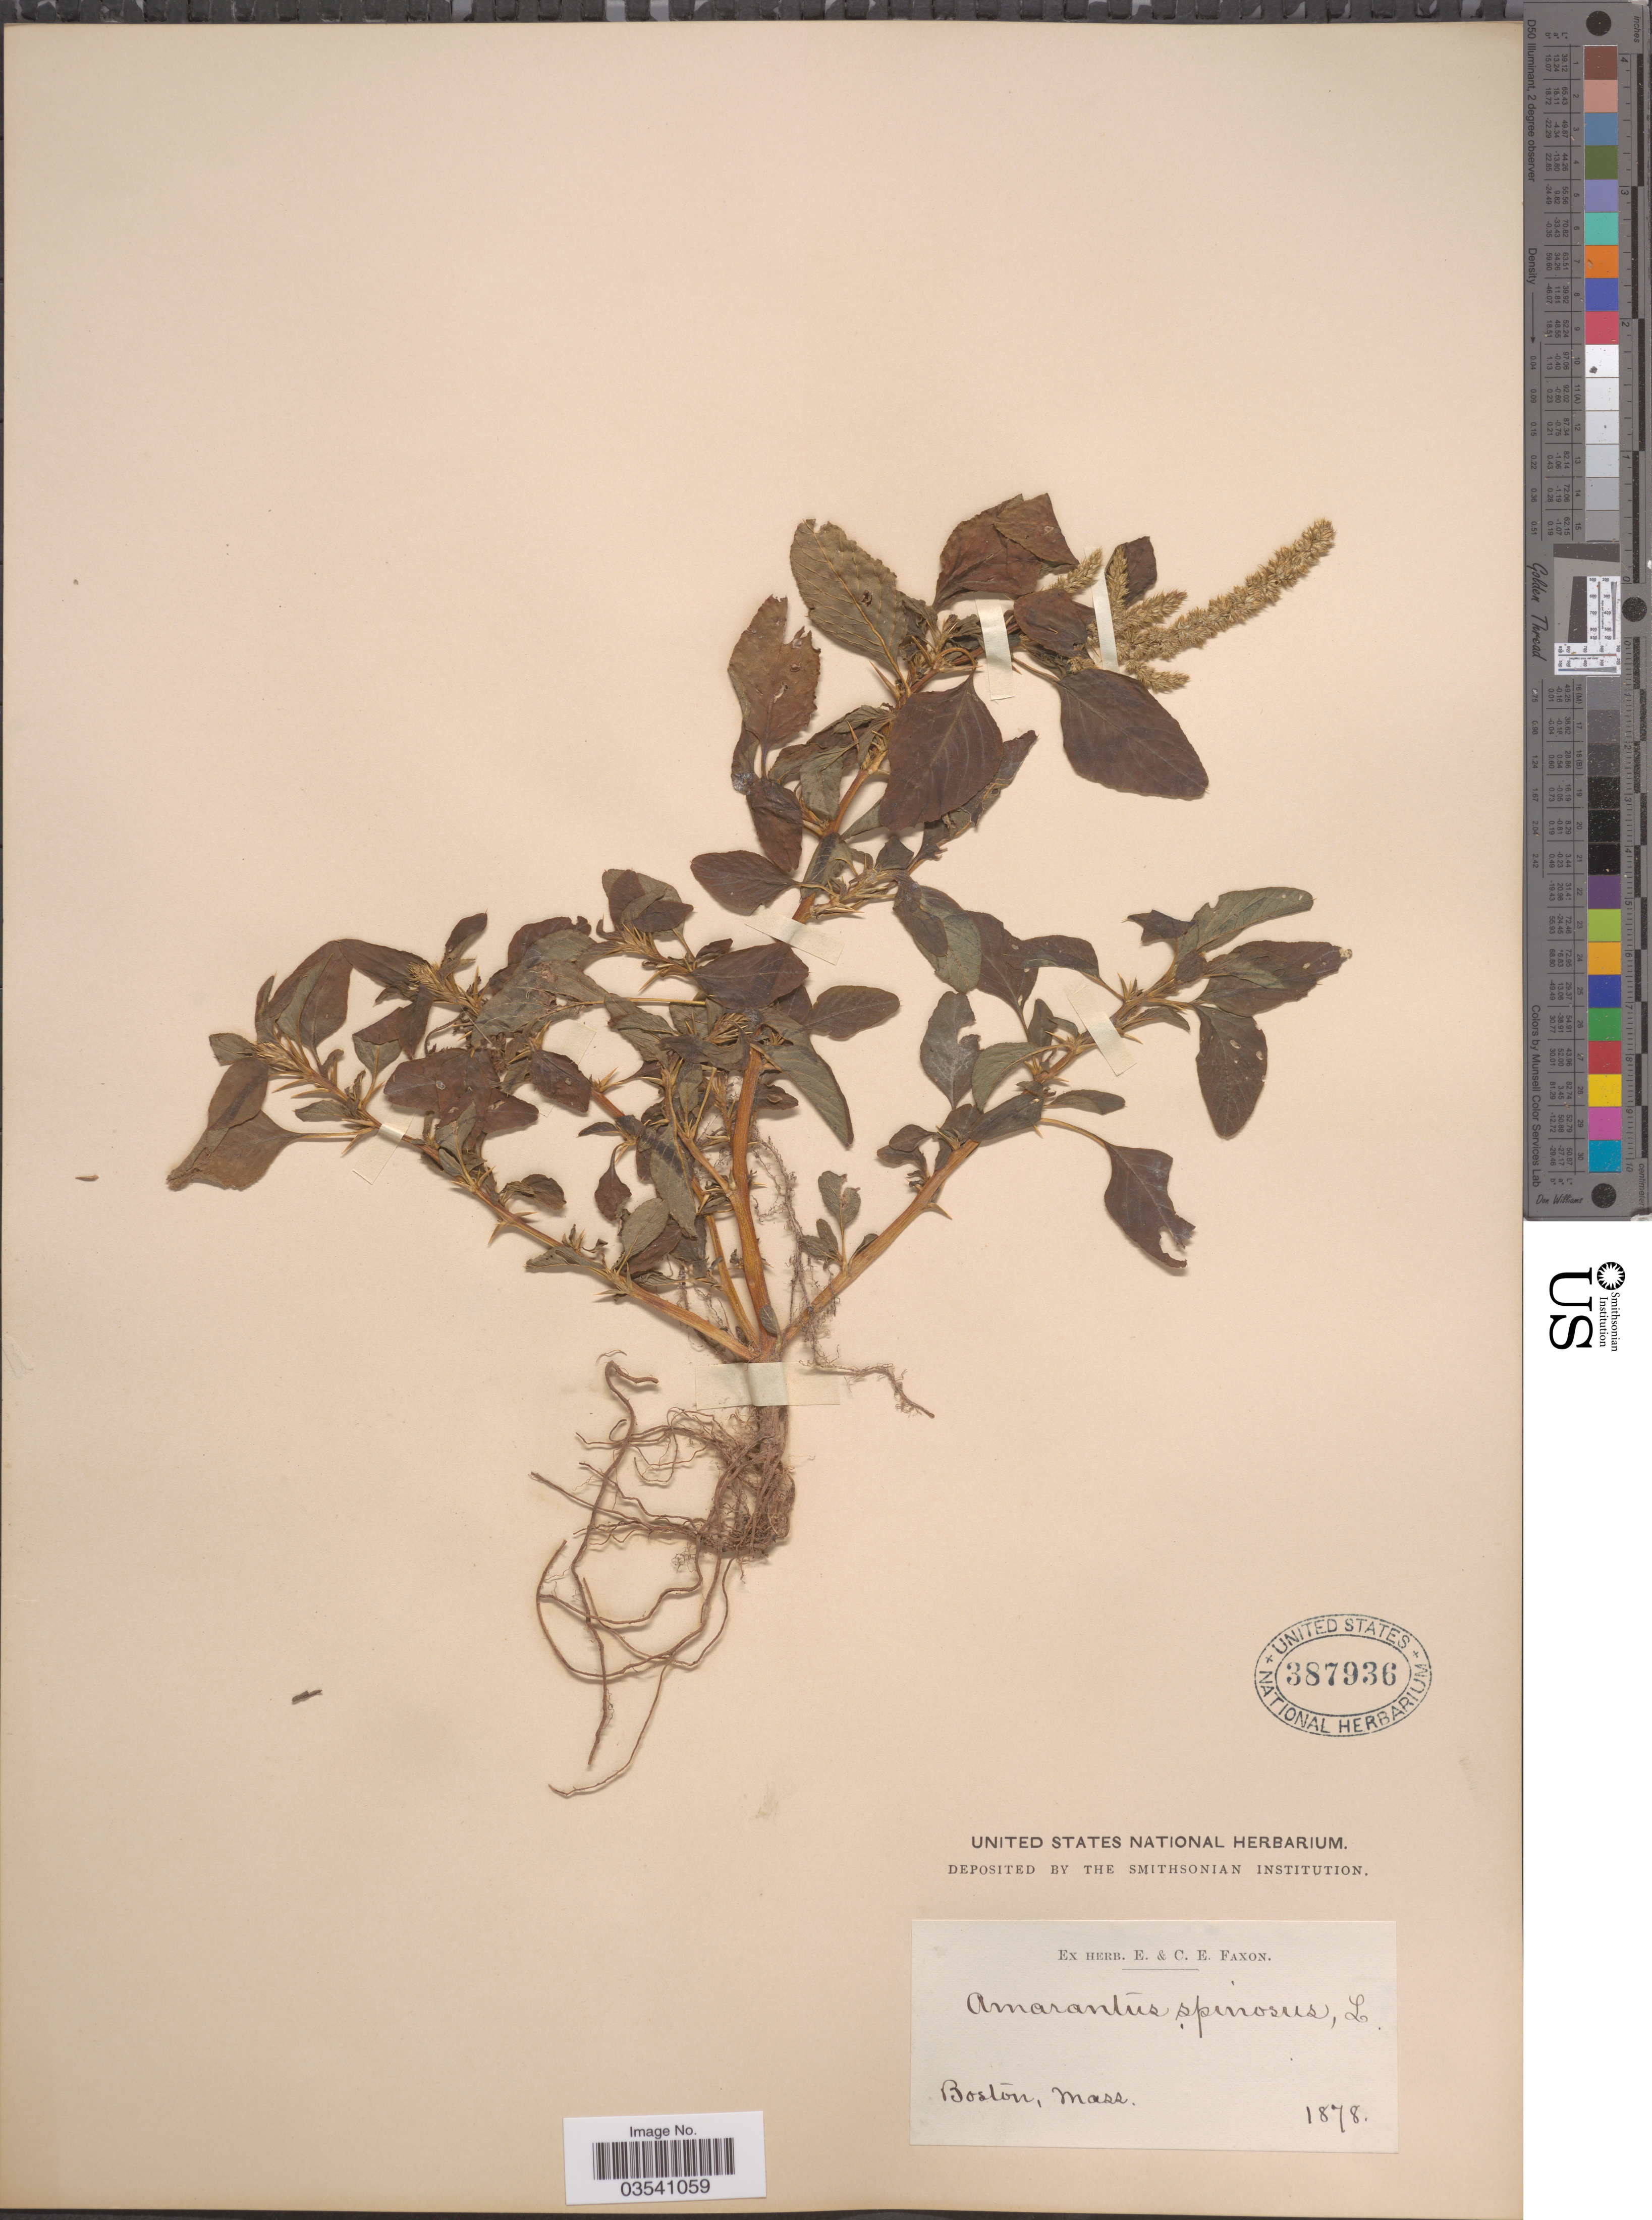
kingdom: Plantae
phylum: Tracheophyta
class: Magnoliopsida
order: Caryophyllales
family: Amaranthaceae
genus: Amaranthus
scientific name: Amaranthus spinosus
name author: L.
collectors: ex herb. E. & C.E. Faxon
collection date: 1878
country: United States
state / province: Massachusetts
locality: Boston.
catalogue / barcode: US 387936